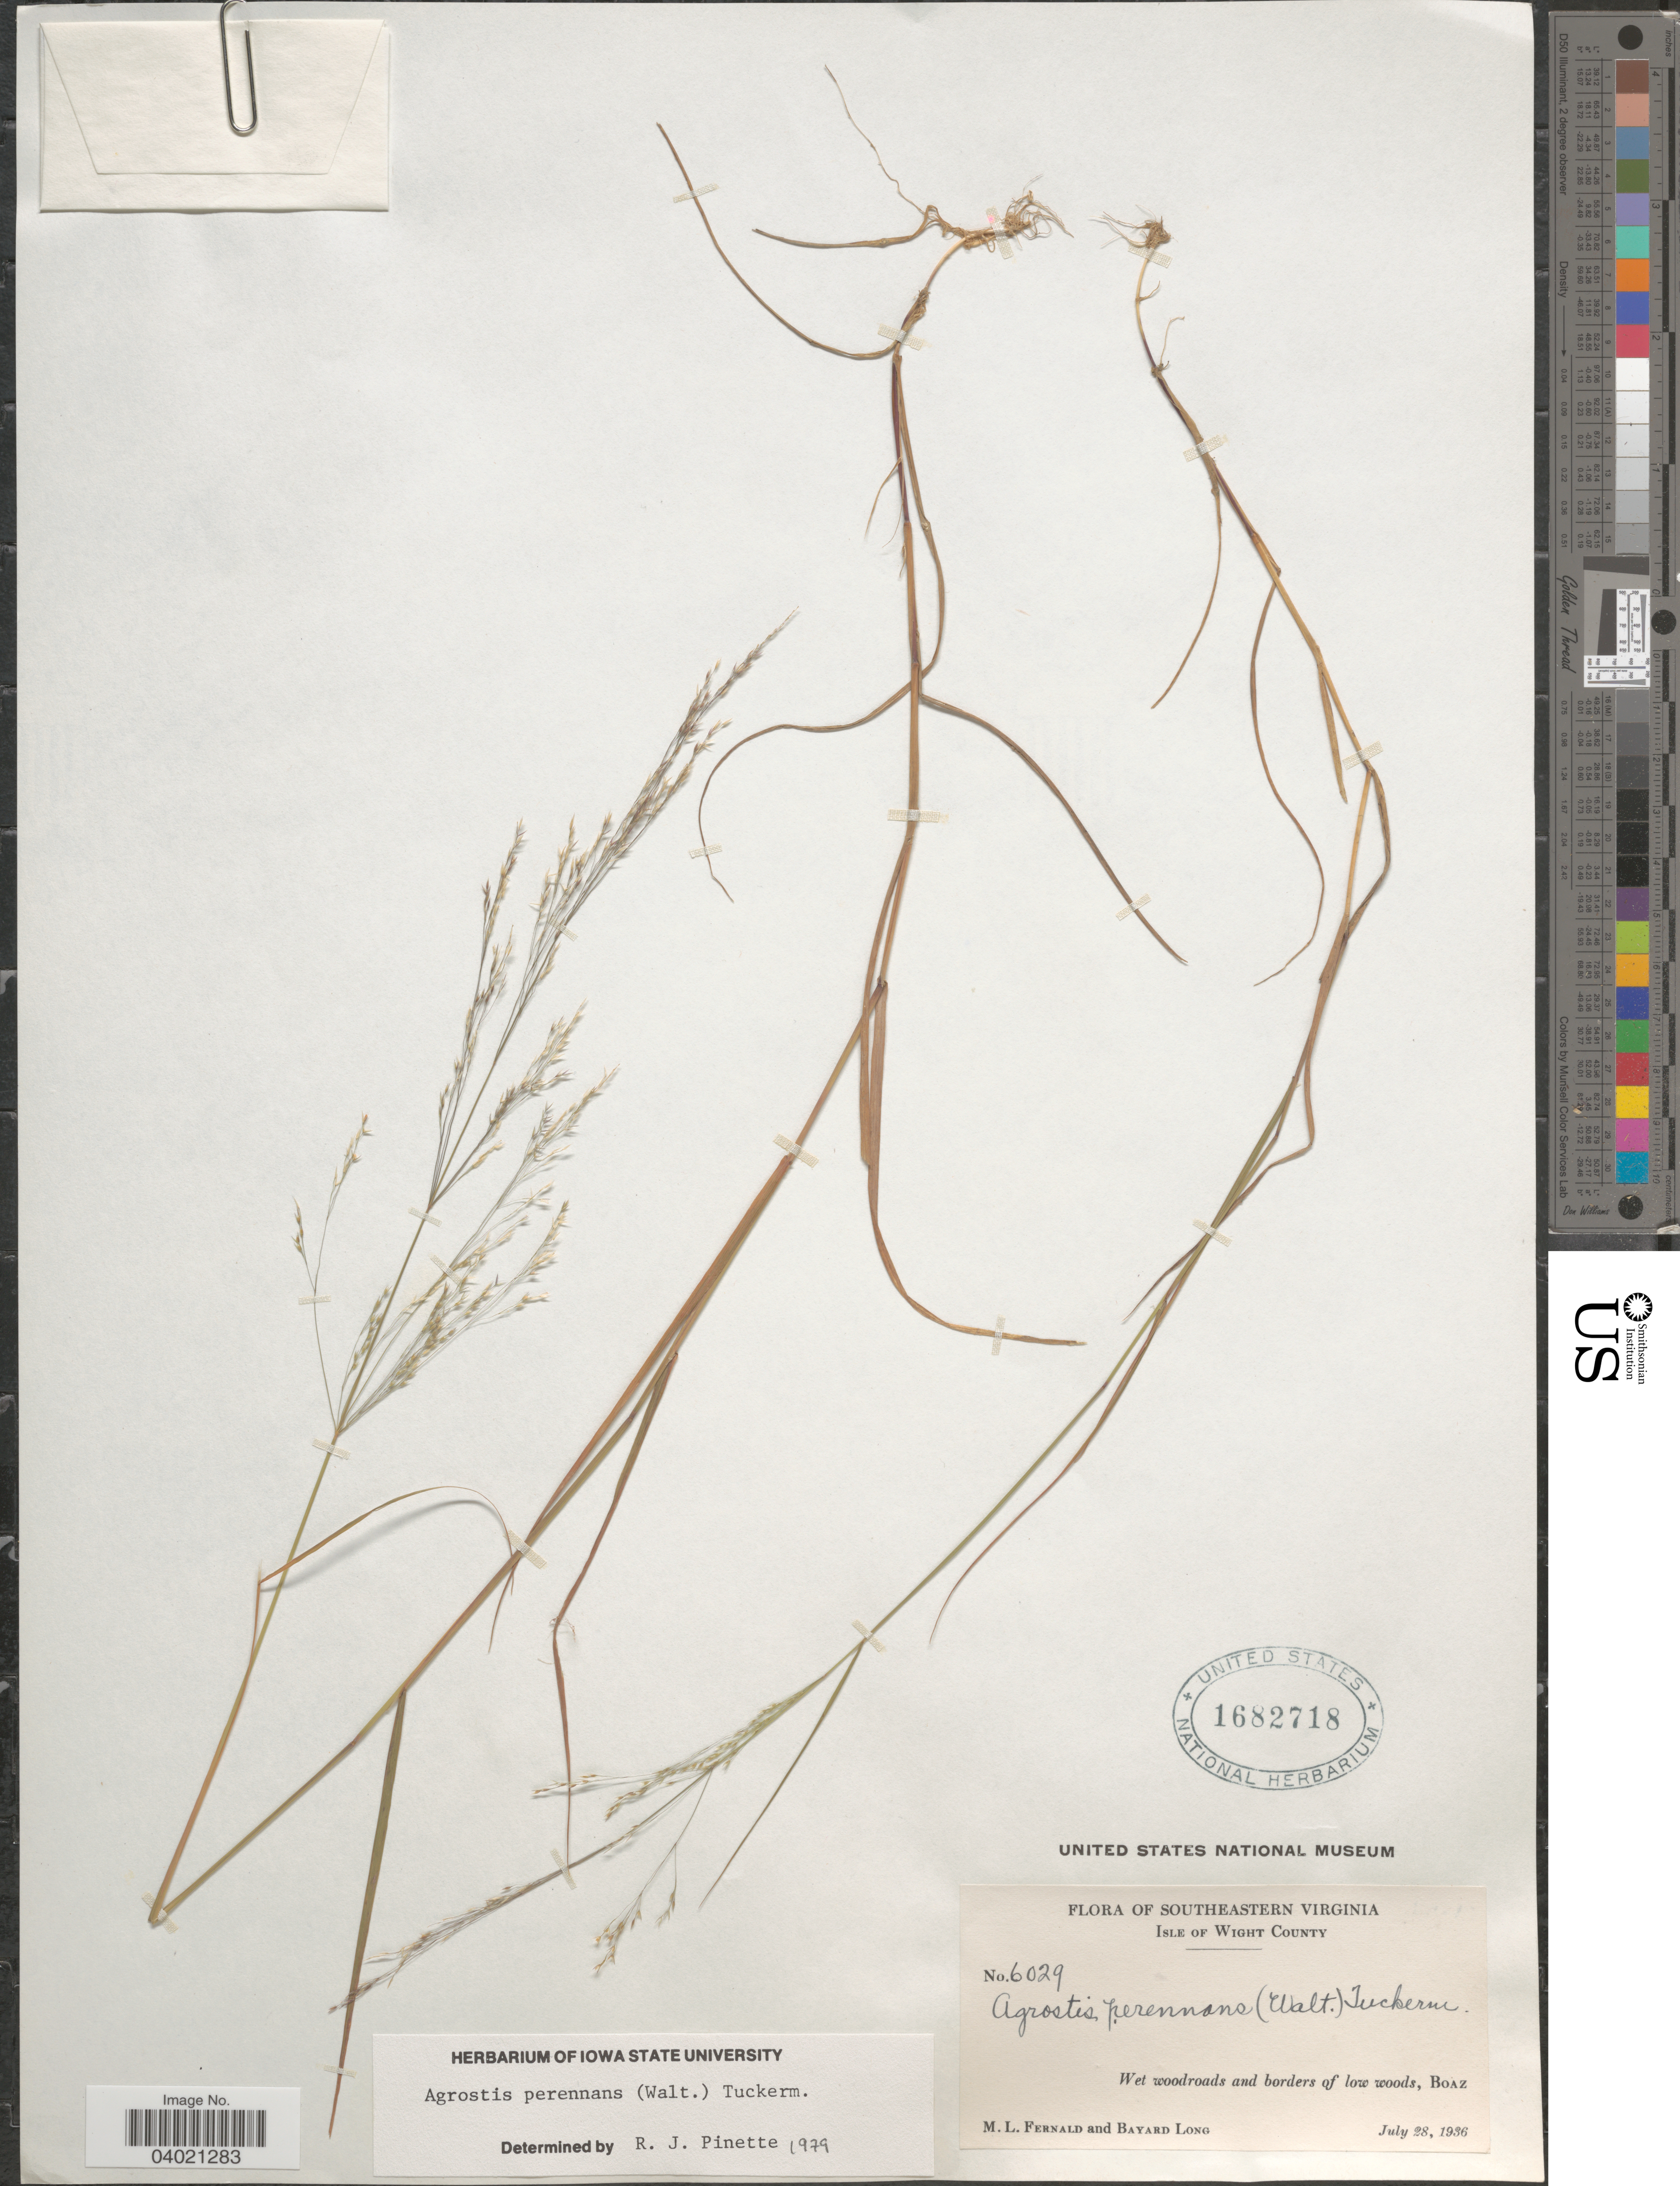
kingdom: Plantae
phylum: Tracheophyta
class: Liliopsida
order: Poales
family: Poaceae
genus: Agrostis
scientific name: Agrostis perennans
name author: (Walter) Tuck.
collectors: M. L. Fernald & B. Long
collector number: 6029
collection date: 1936-07-28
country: United States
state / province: Virginia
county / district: Isle of Wight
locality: Southeastern Virginia. Isle of Wight County. Boaz.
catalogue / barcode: US 1682718